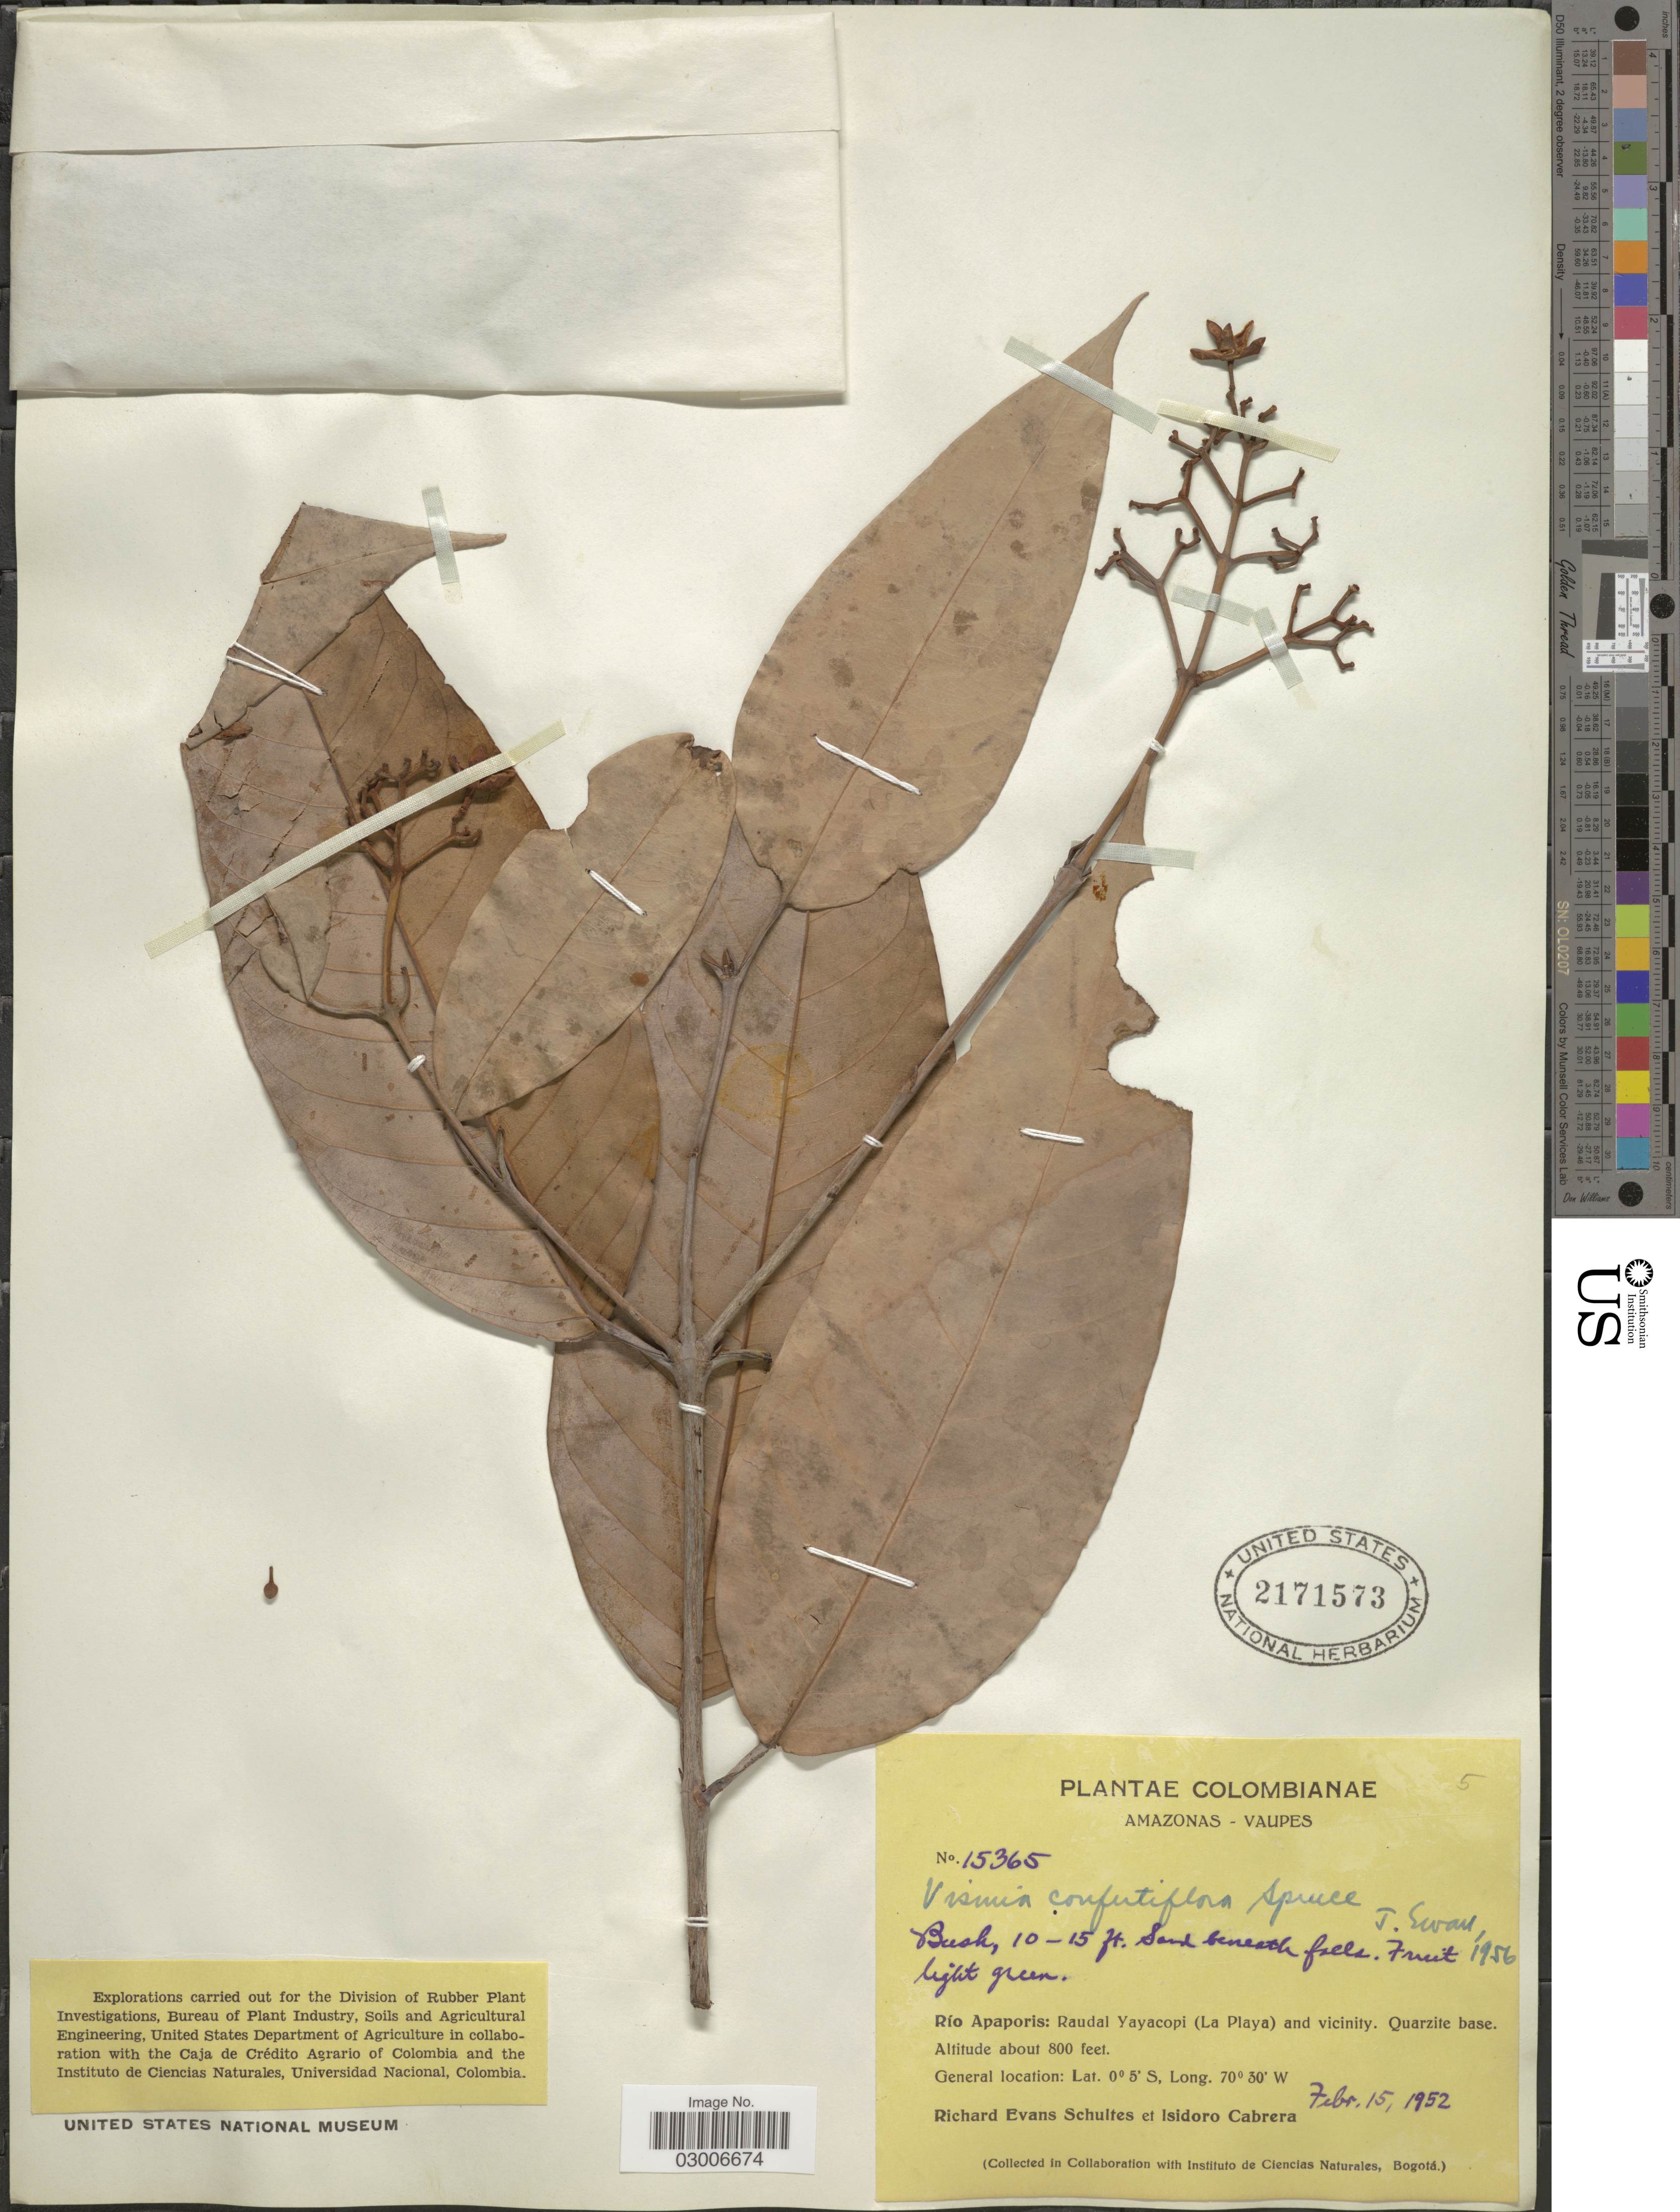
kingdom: Plantae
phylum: Tracheophyta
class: Magnoliopsida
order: Malpighiales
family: Hypericaceae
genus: Vismia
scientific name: Vismia confertiflora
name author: Spruce ex Reichardt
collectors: R. E. Schultes & I. Cabrera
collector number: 15365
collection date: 1952-02-15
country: Colombia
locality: Amazonas - Vaupes, Río Apaporis: Raudal Yayacopi (La Playa) and vicinity.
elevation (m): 244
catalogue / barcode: US 2171573